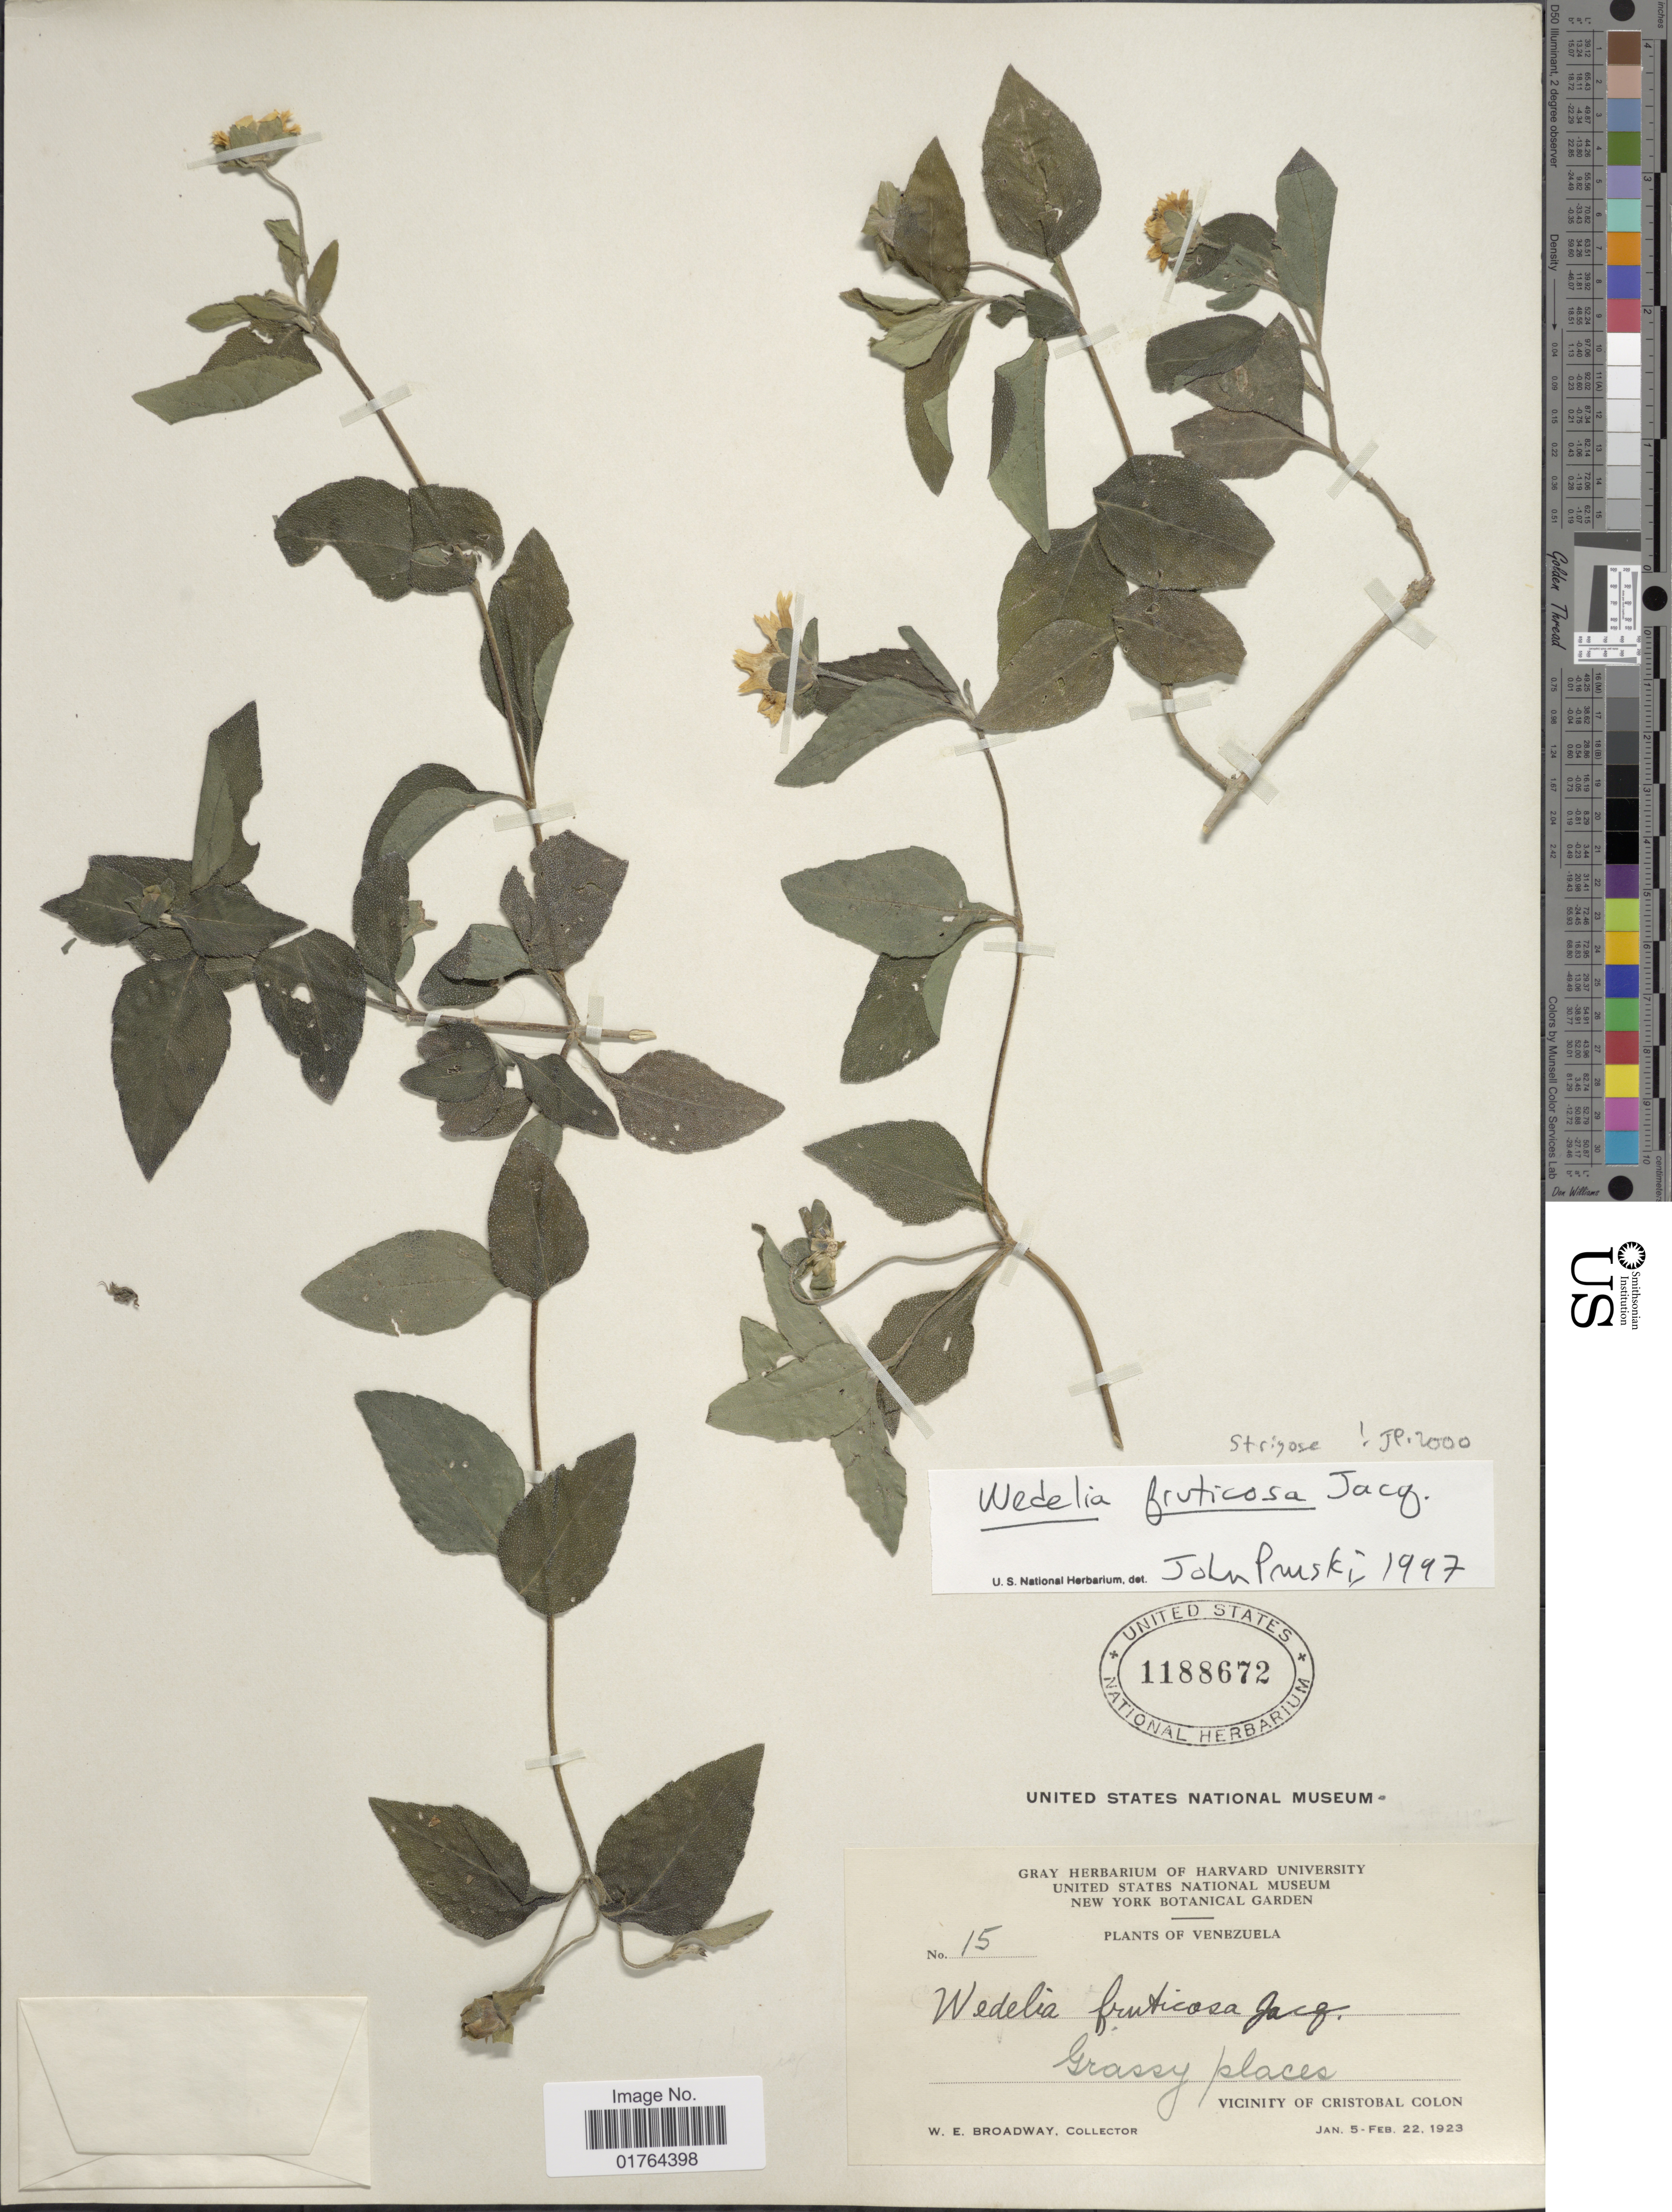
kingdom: Plantae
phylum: Tracheophyta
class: Magnoliopsida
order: Asterales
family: Asteraceae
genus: Wedelia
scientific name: Wedelia fruticosa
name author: Jacq.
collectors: W. E. Broadway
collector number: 15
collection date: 1923-01-05/1923-02-22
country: Venezuela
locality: Vicinity of Cristobal Colon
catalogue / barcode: US 1188672